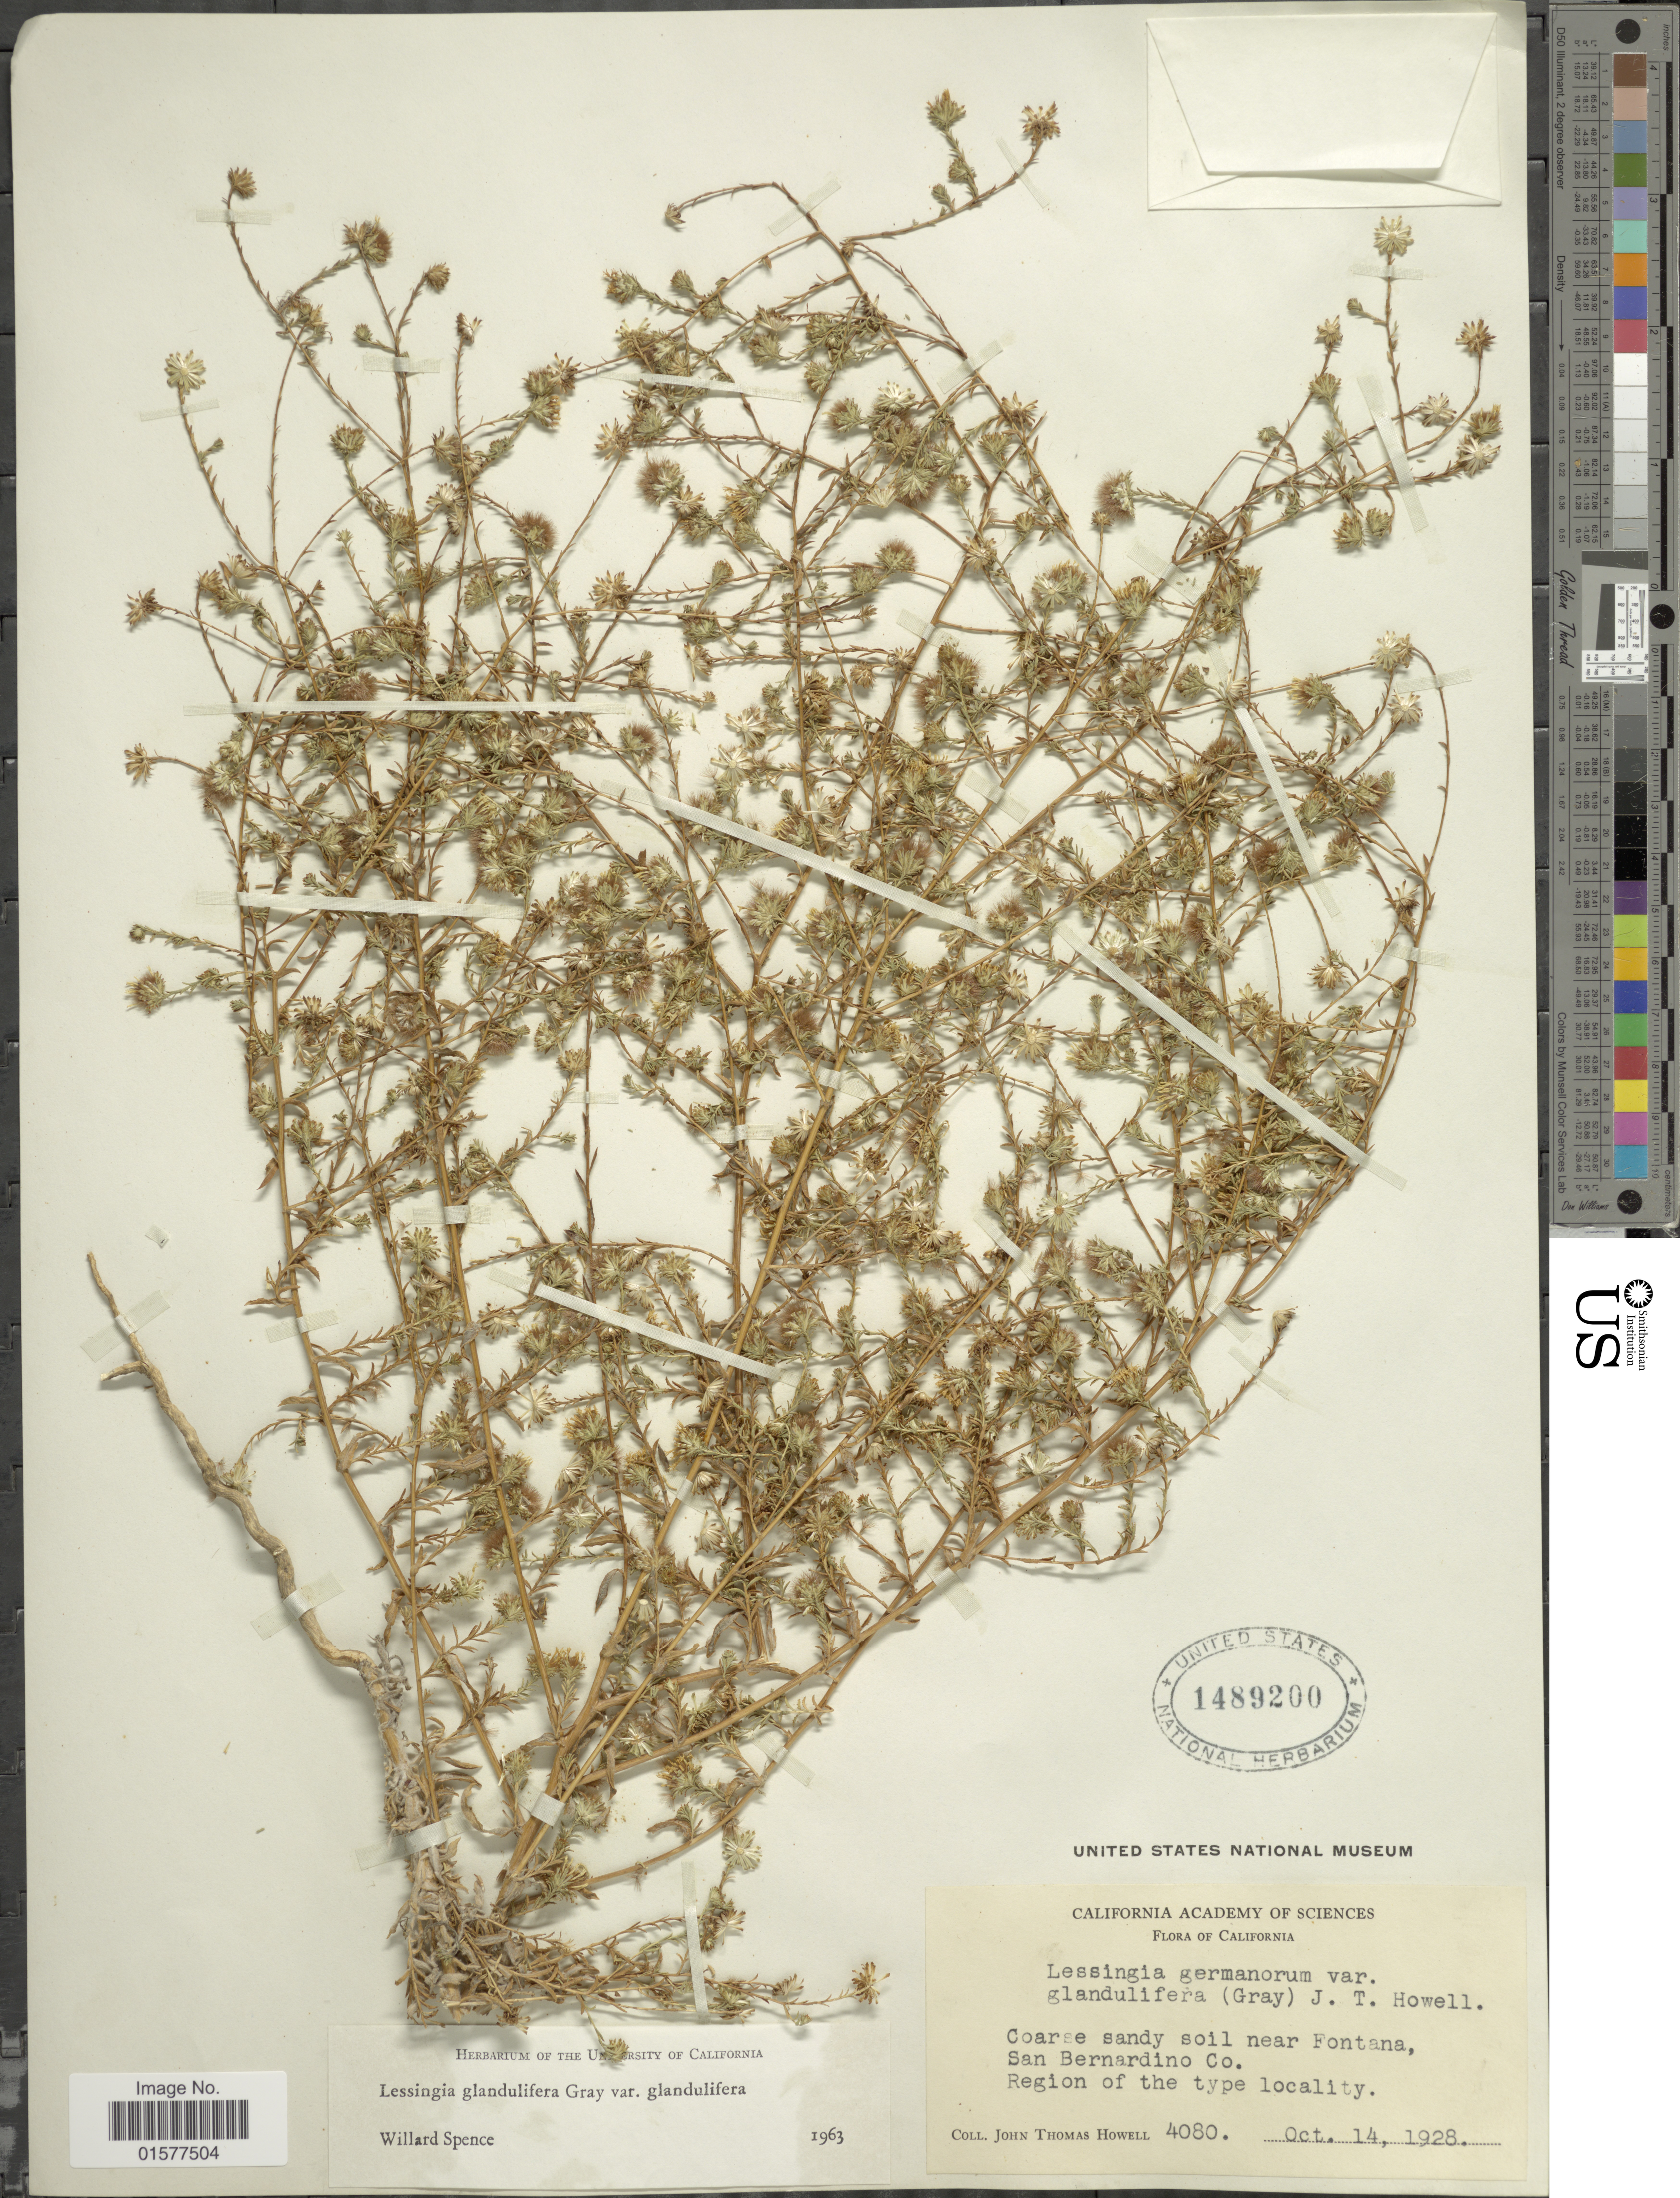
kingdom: Plantae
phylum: Tracheophyta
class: Magnoliopsida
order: Asterales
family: Asteraceae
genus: Lessingia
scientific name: Lessingia glandulifera var. glandulifera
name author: (A. Gray) J.T. Howell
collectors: J. T. Howell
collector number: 4080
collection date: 1928-10-14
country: United States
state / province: California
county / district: San Bernardino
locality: Coarse sandy soil near Fontana, San Bernardino Co., Region of the type locality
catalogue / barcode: US 1489200